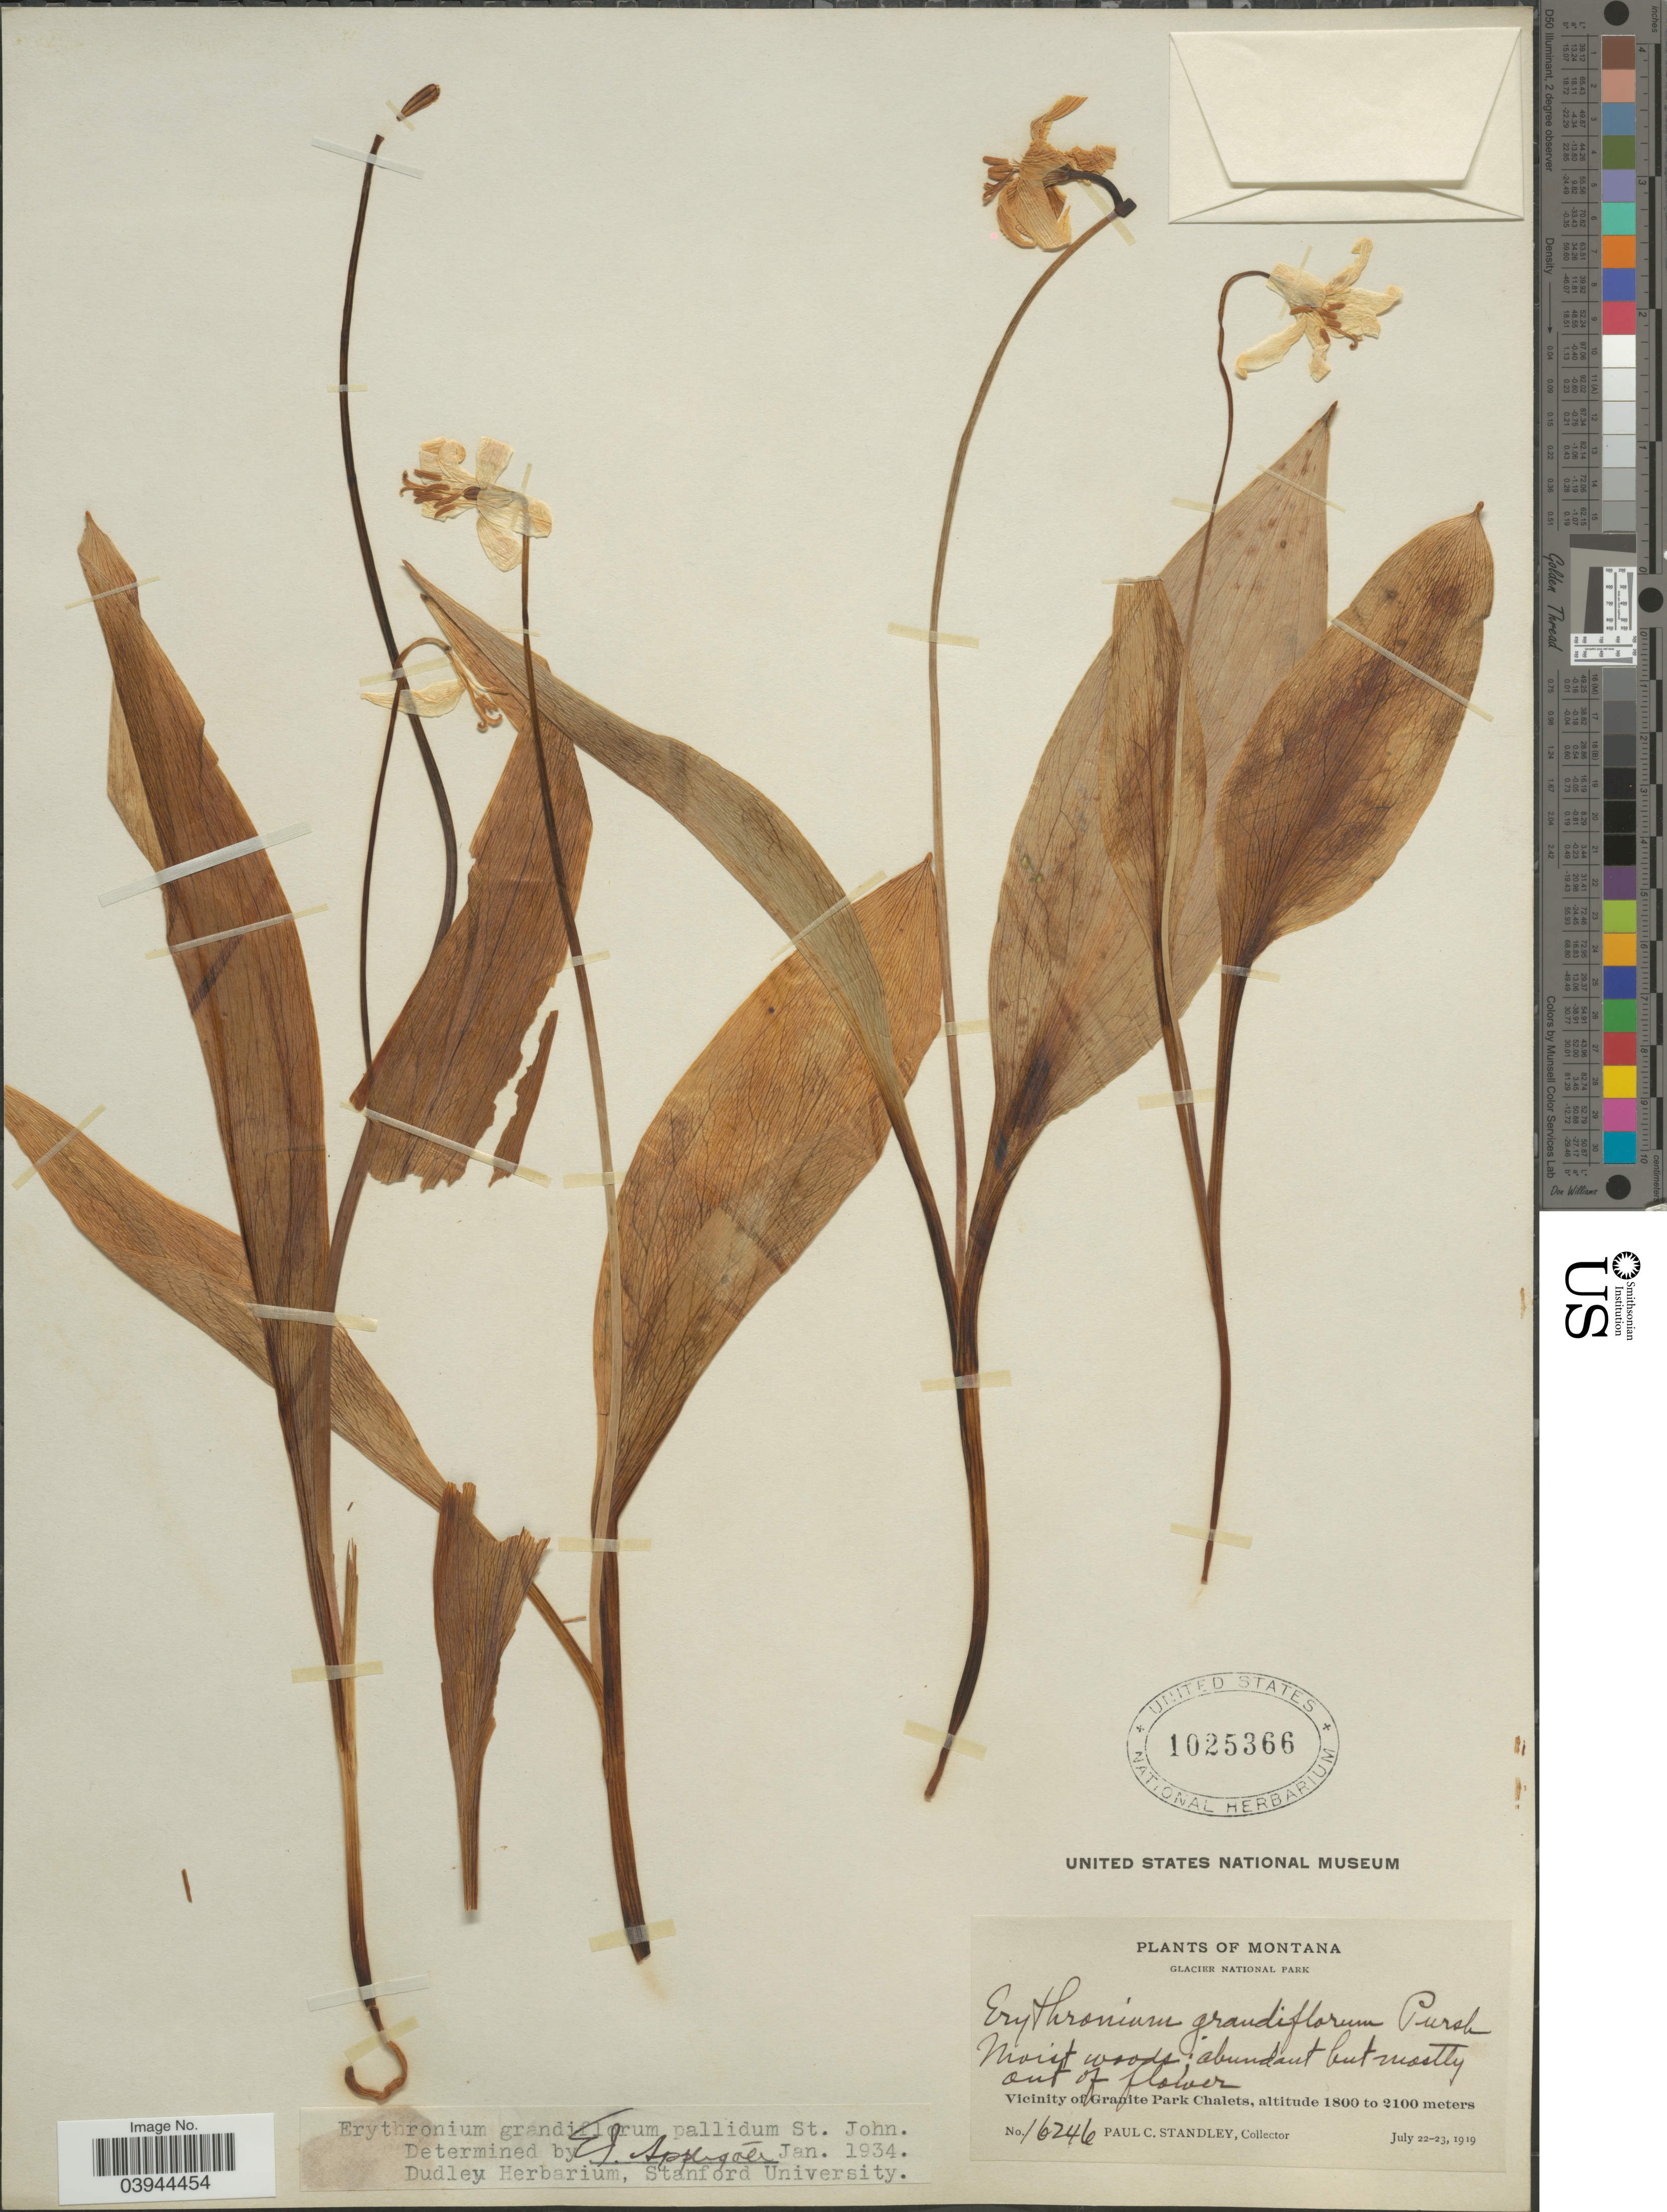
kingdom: Plantae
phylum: Tracheophyta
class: Liliopsida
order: Liliales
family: Liliaceae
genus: Erythronium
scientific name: Erythronium grandiflorum var. pallidum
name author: H. St. John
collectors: P. C. Standley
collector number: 16246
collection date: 1919-07-22/1919-07-23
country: United States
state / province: Montana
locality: Glacier National Park. Vicinity of Granite Park Chalets.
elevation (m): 1800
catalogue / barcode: US 1025366